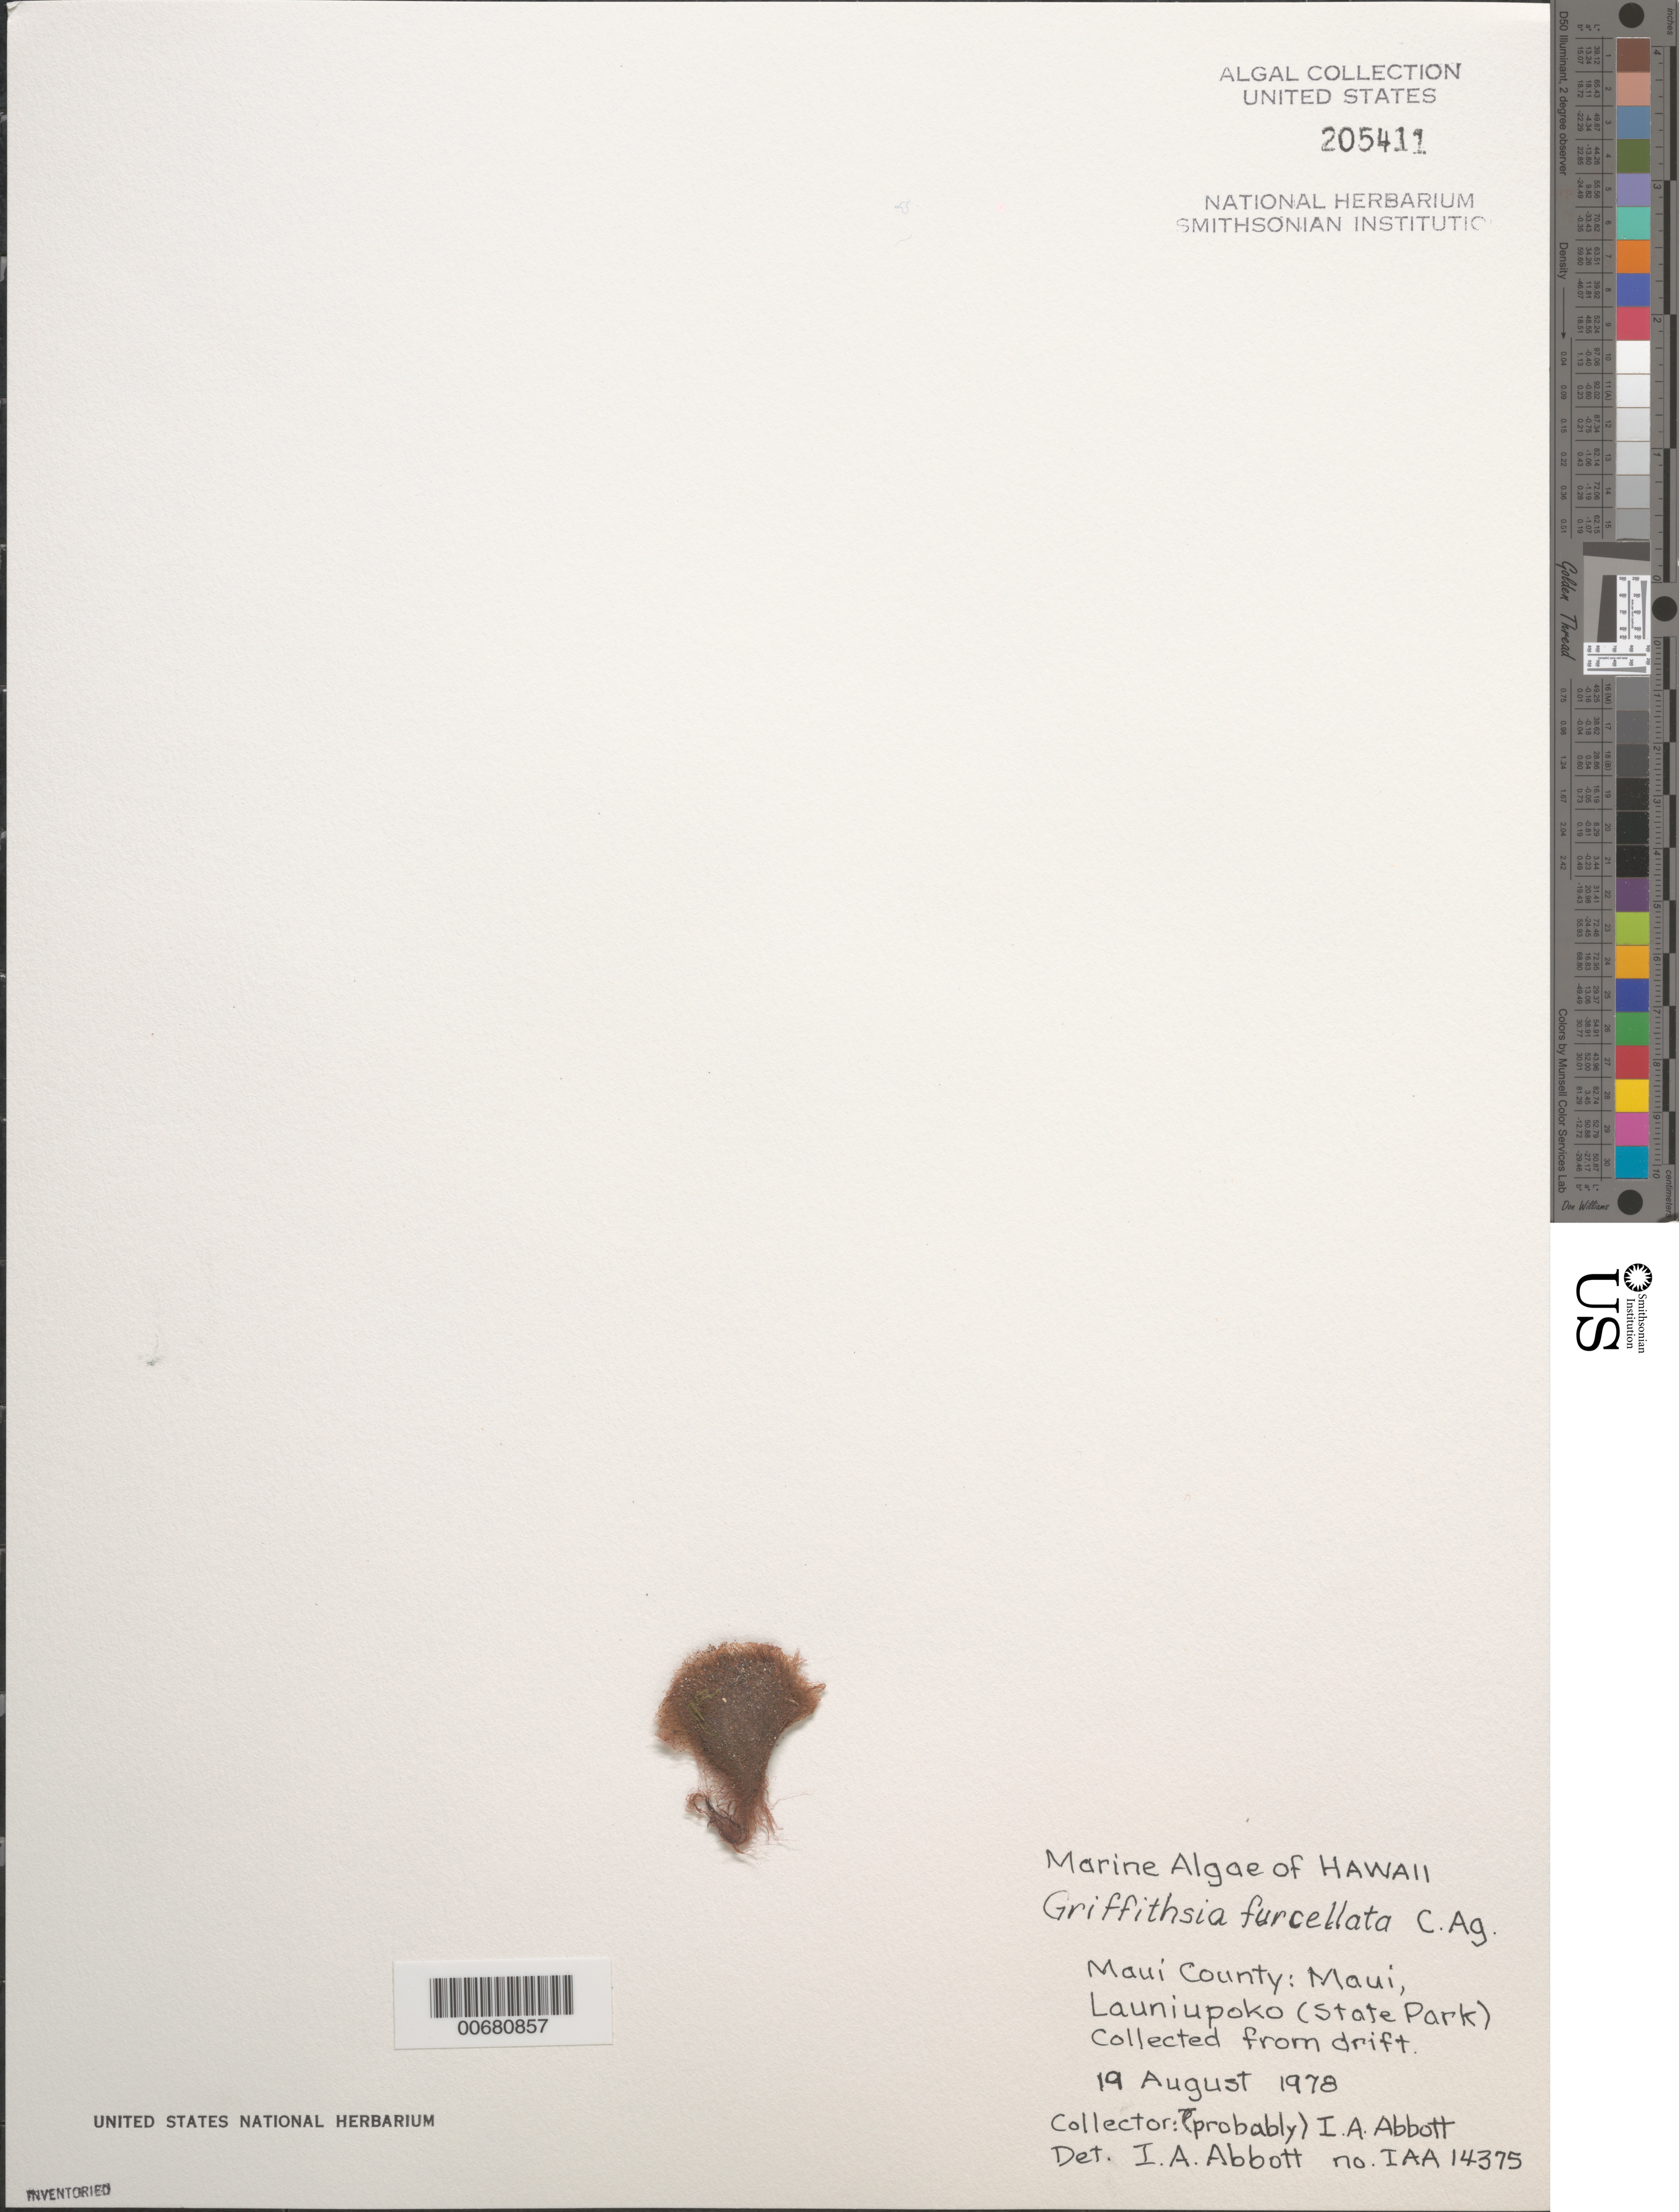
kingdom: Plantae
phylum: Rhodophyta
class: Florideophyceae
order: Ceramiales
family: Wrangeliaceae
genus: Anotrichium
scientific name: Anotrichium furcellatum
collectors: I. A. Abbott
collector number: IAA 14375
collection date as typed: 19 Aug 1978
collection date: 1978-08-19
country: United States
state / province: Hawaii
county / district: Maui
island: Maui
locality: Launiupoko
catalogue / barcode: US 205411